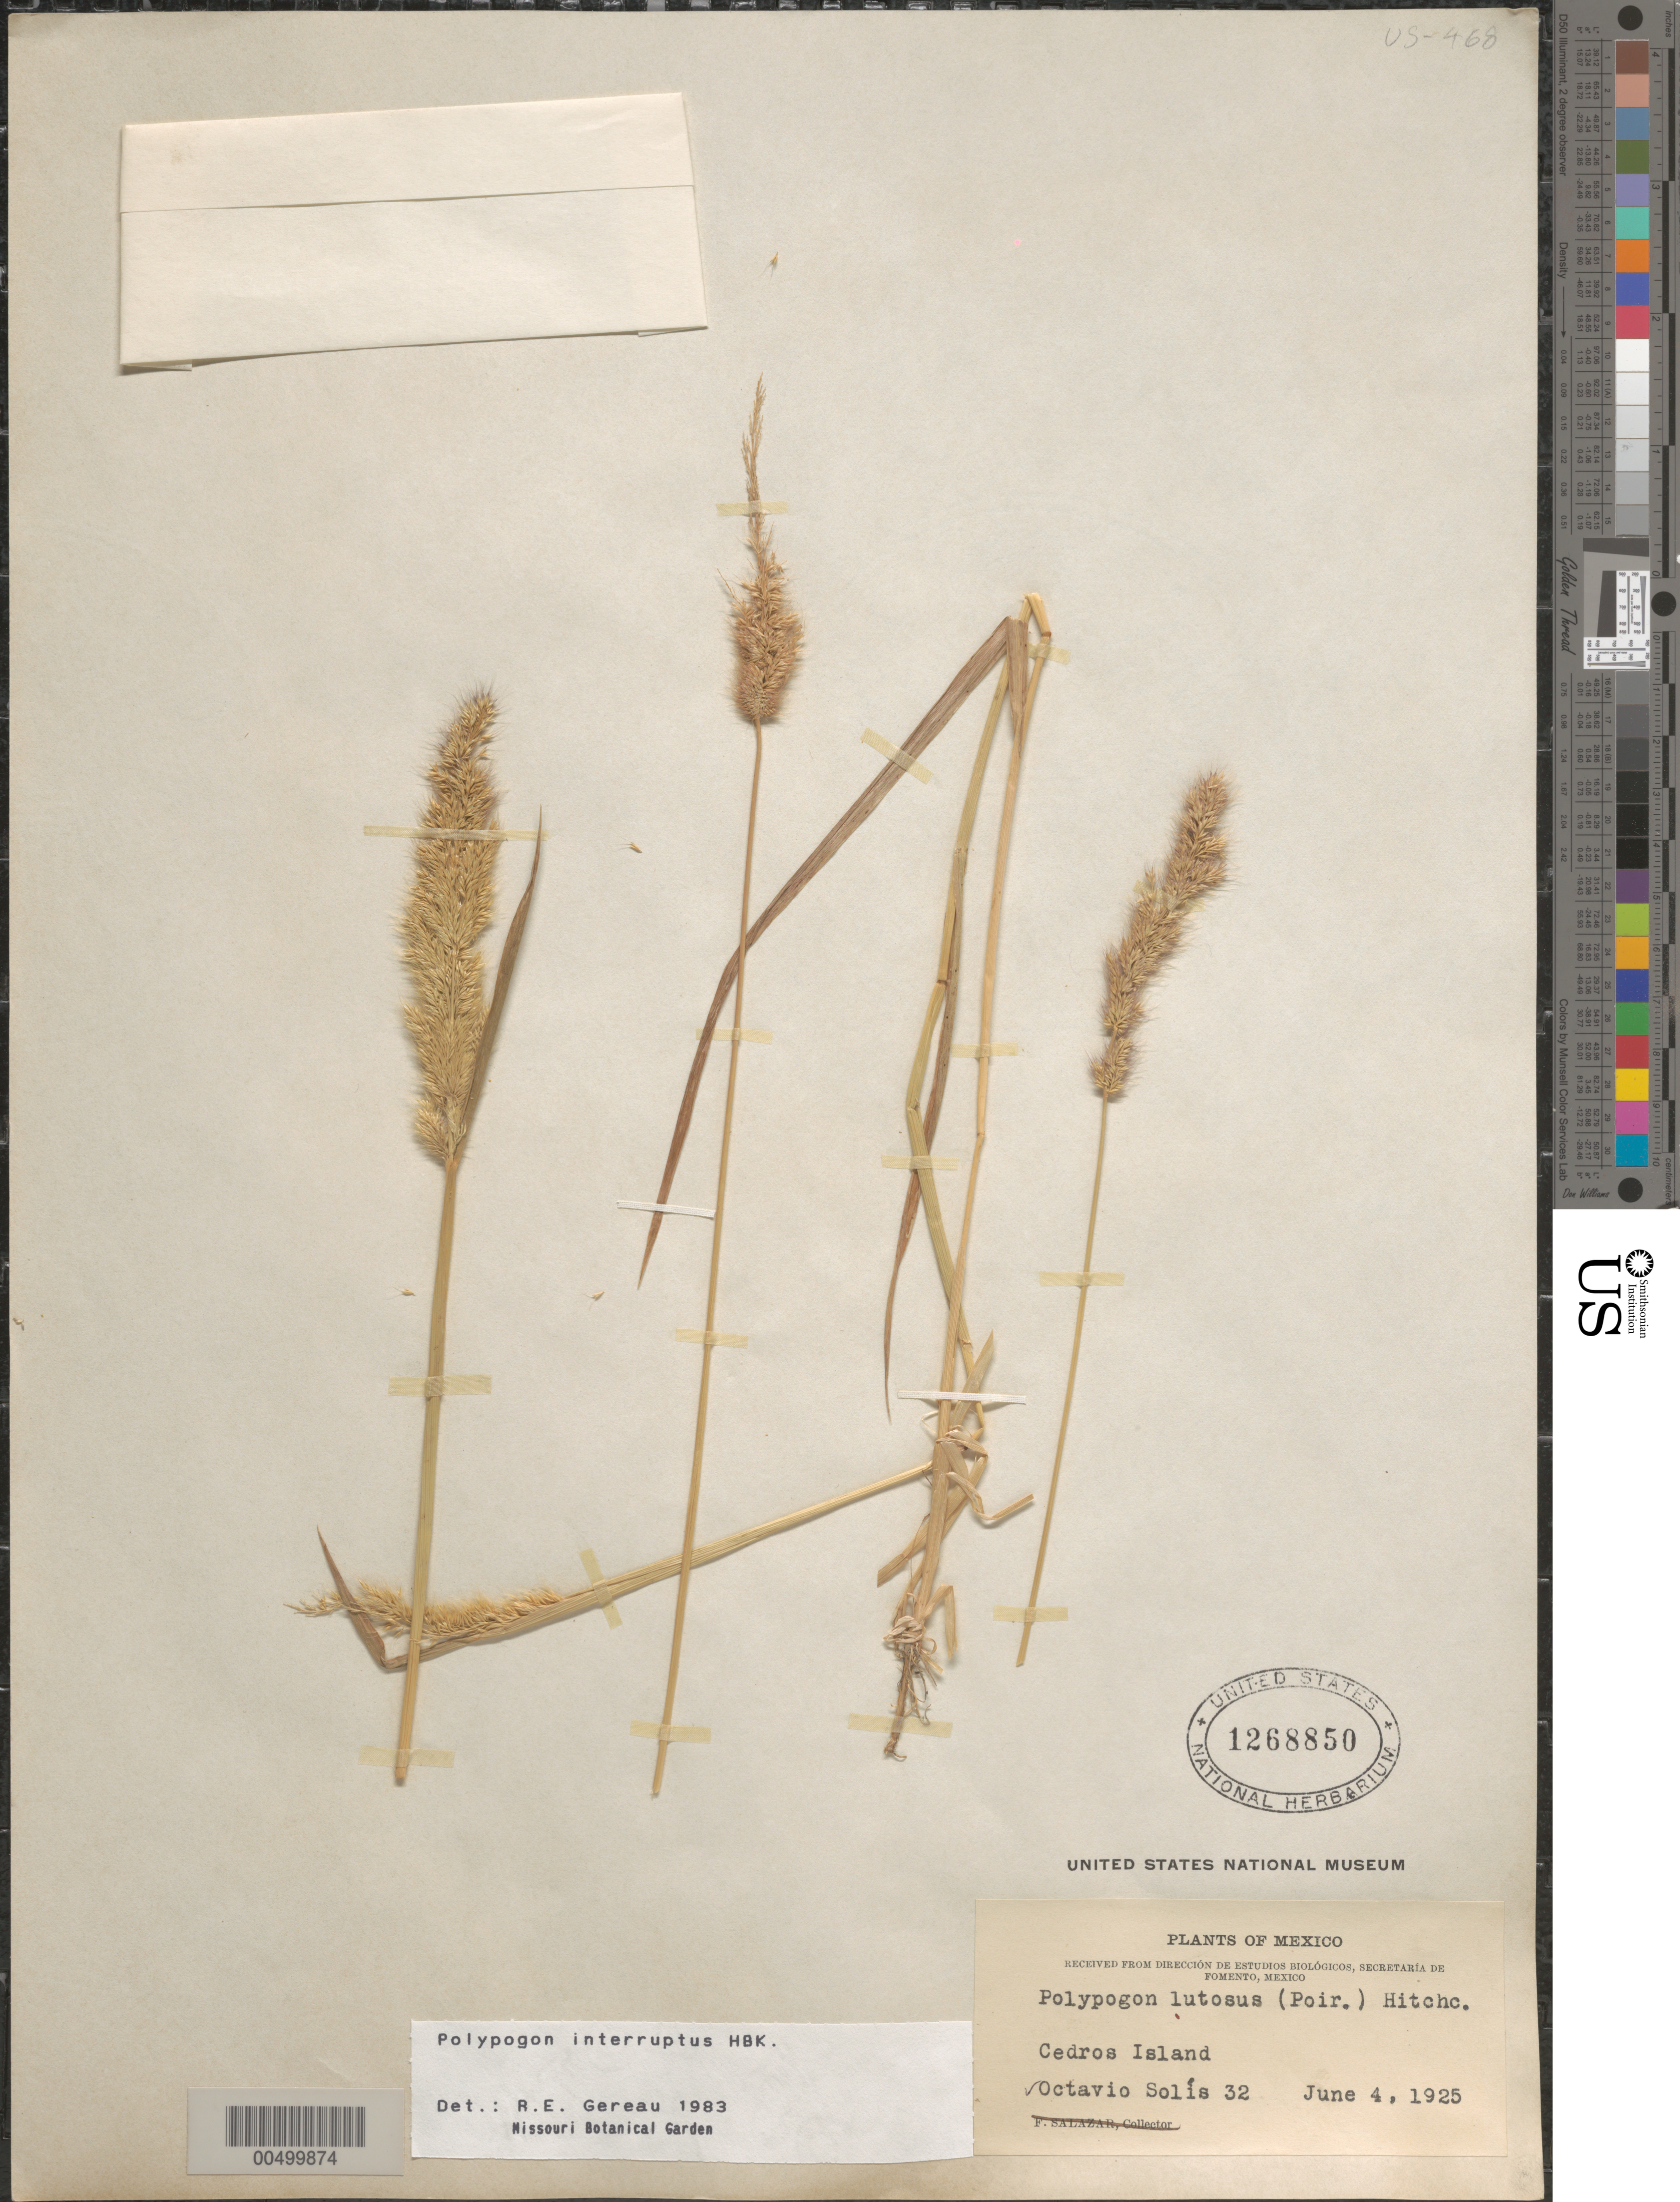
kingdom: Plantae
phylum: Tracheophyta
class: Liliopsida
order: Poales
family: Poaceae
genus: Polypogon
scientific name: Polypogon interruptus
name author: Kunth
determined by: Gereau, R. E.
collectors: O. Solis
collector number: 32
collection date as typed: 4 Jun 1925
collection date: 1925-06-04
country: Mexico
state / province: Baja California Norte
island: Cedros Island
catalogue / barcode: US 1268850